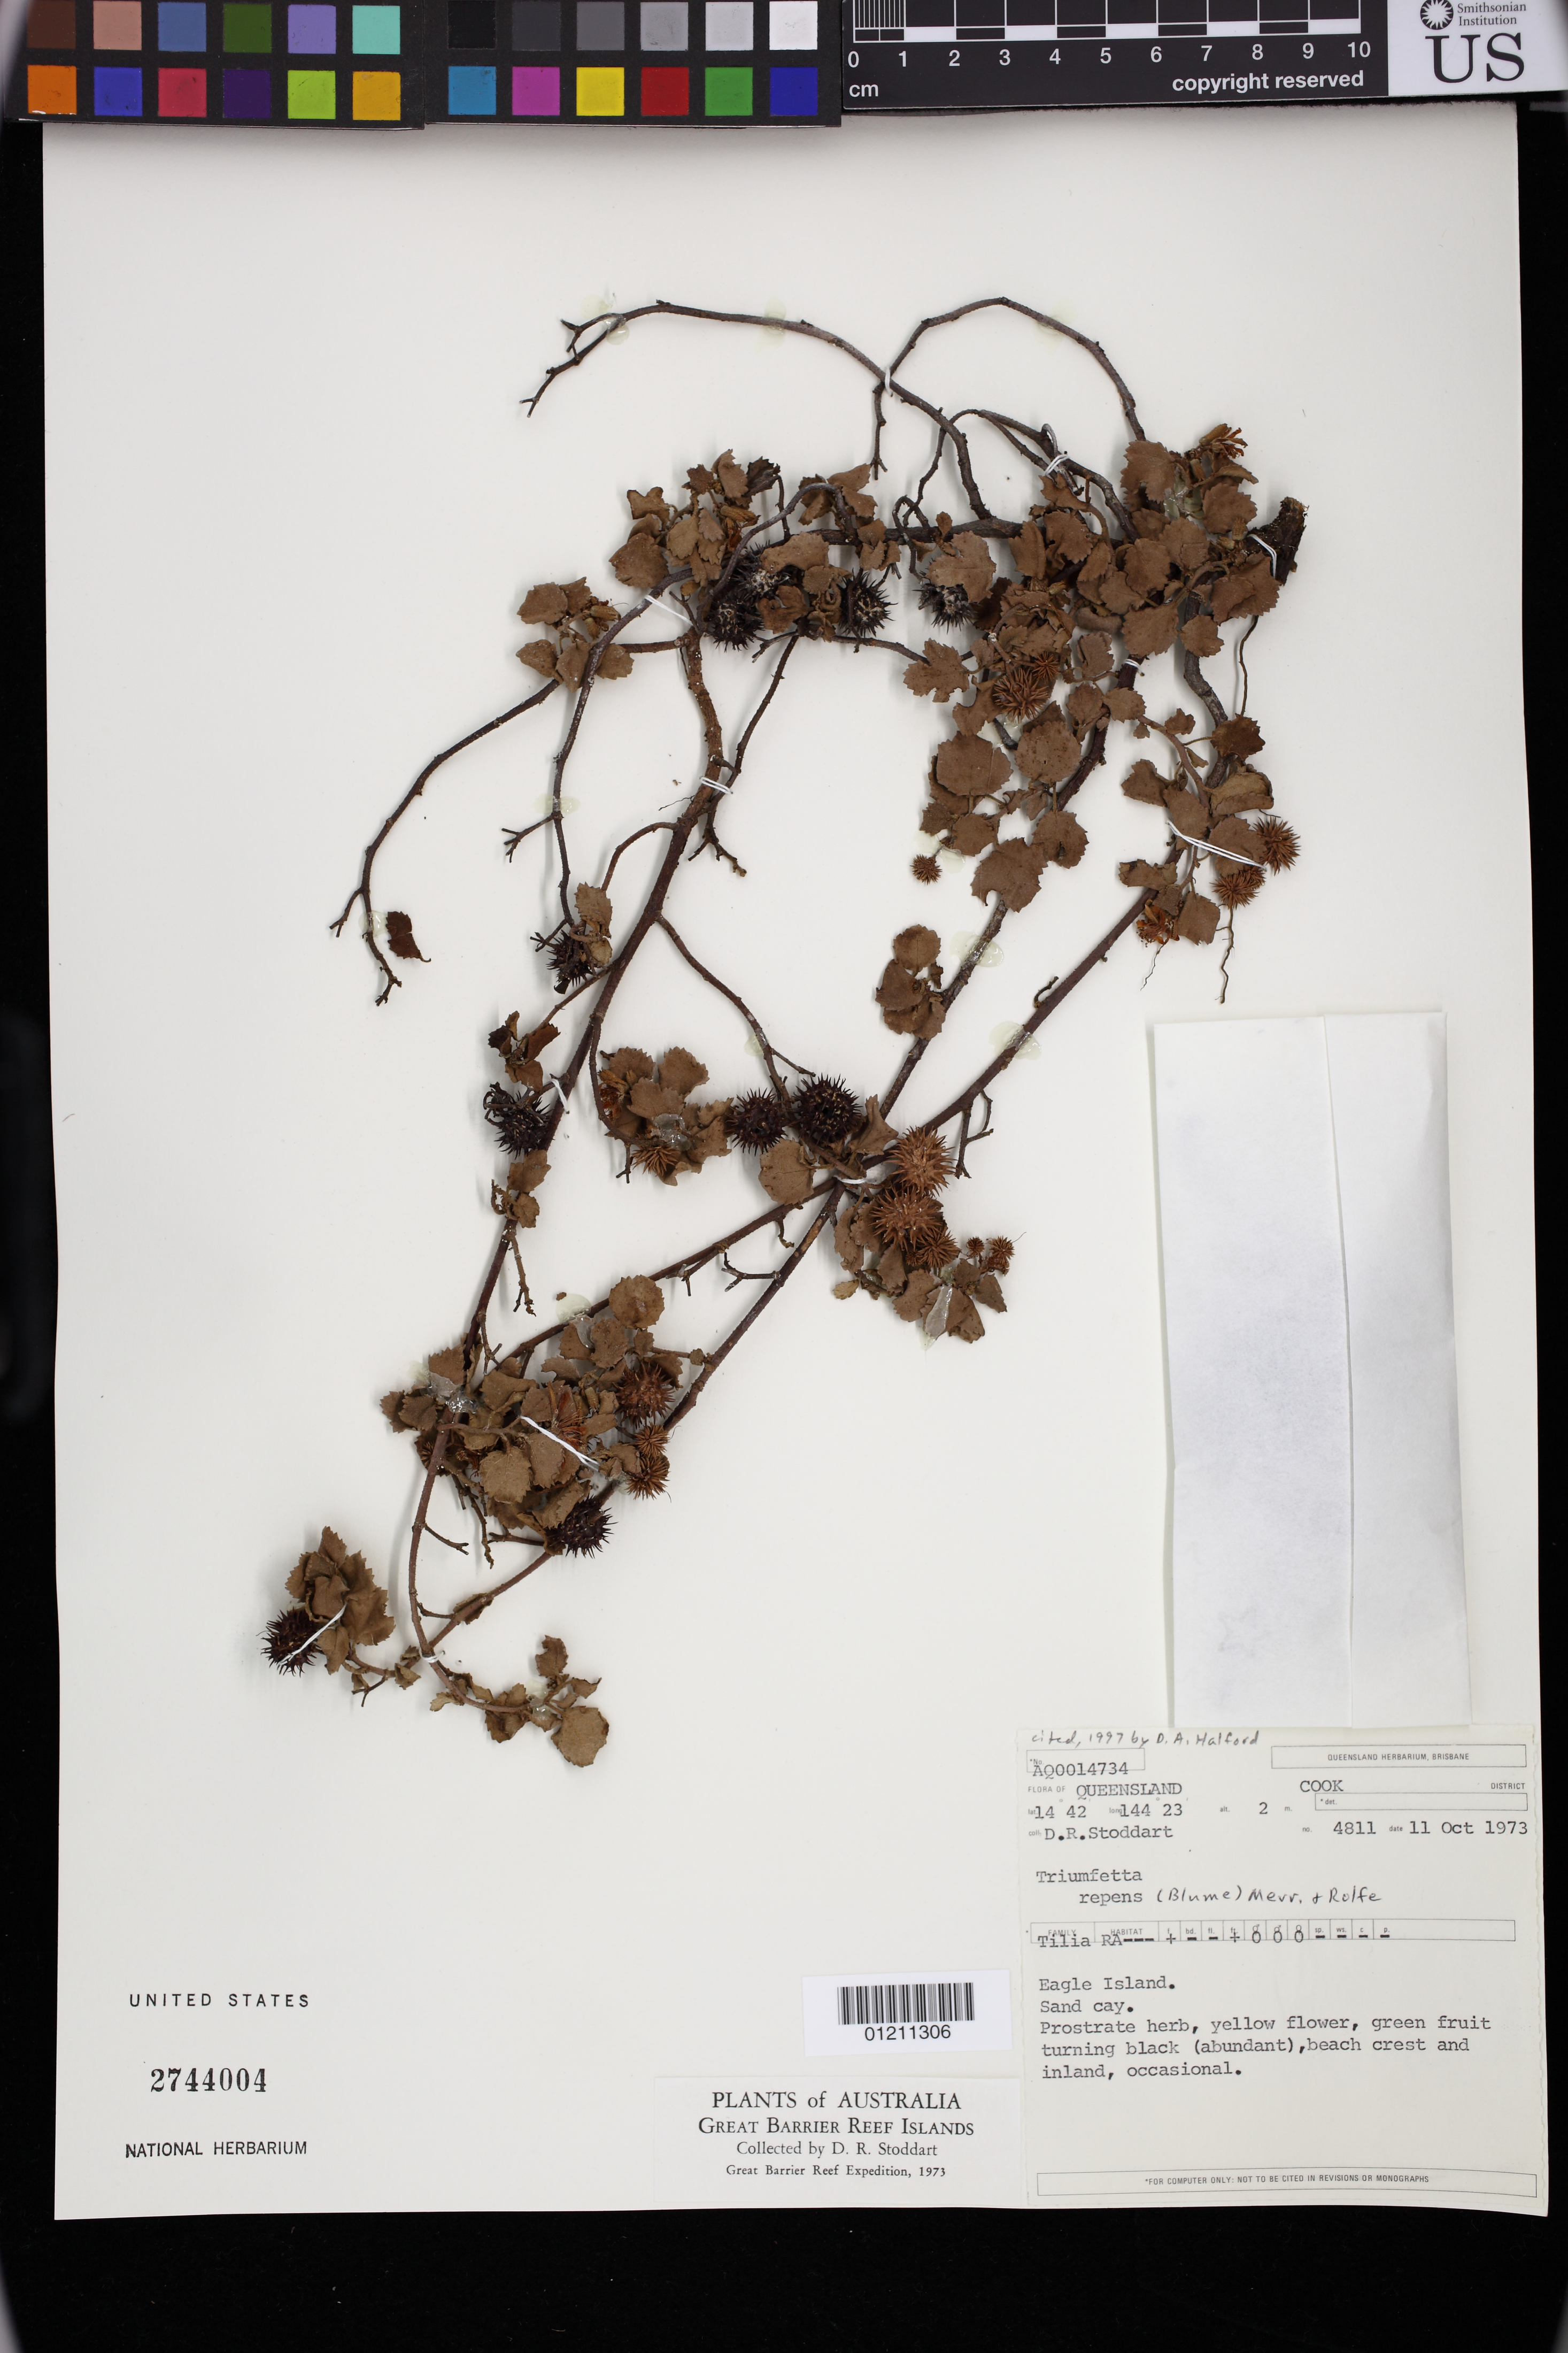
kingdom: Plantae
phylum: Tracheophyta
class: Magnoliopsida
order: Malvales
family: Malvaceae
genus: Triumfetta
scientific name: Triumfetta repens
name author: (Blume) Merr. & Rolfe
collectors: D. R. Stoddart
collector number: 4811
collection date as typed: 10 Nov 1973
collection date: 1973-11-10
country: Australia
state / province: Queensland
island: Eagle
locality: Great Barrier Reef Islands. Queensland, Cook District. Eagle Island. Sand cay.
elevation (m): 2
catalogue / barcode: US 2744004